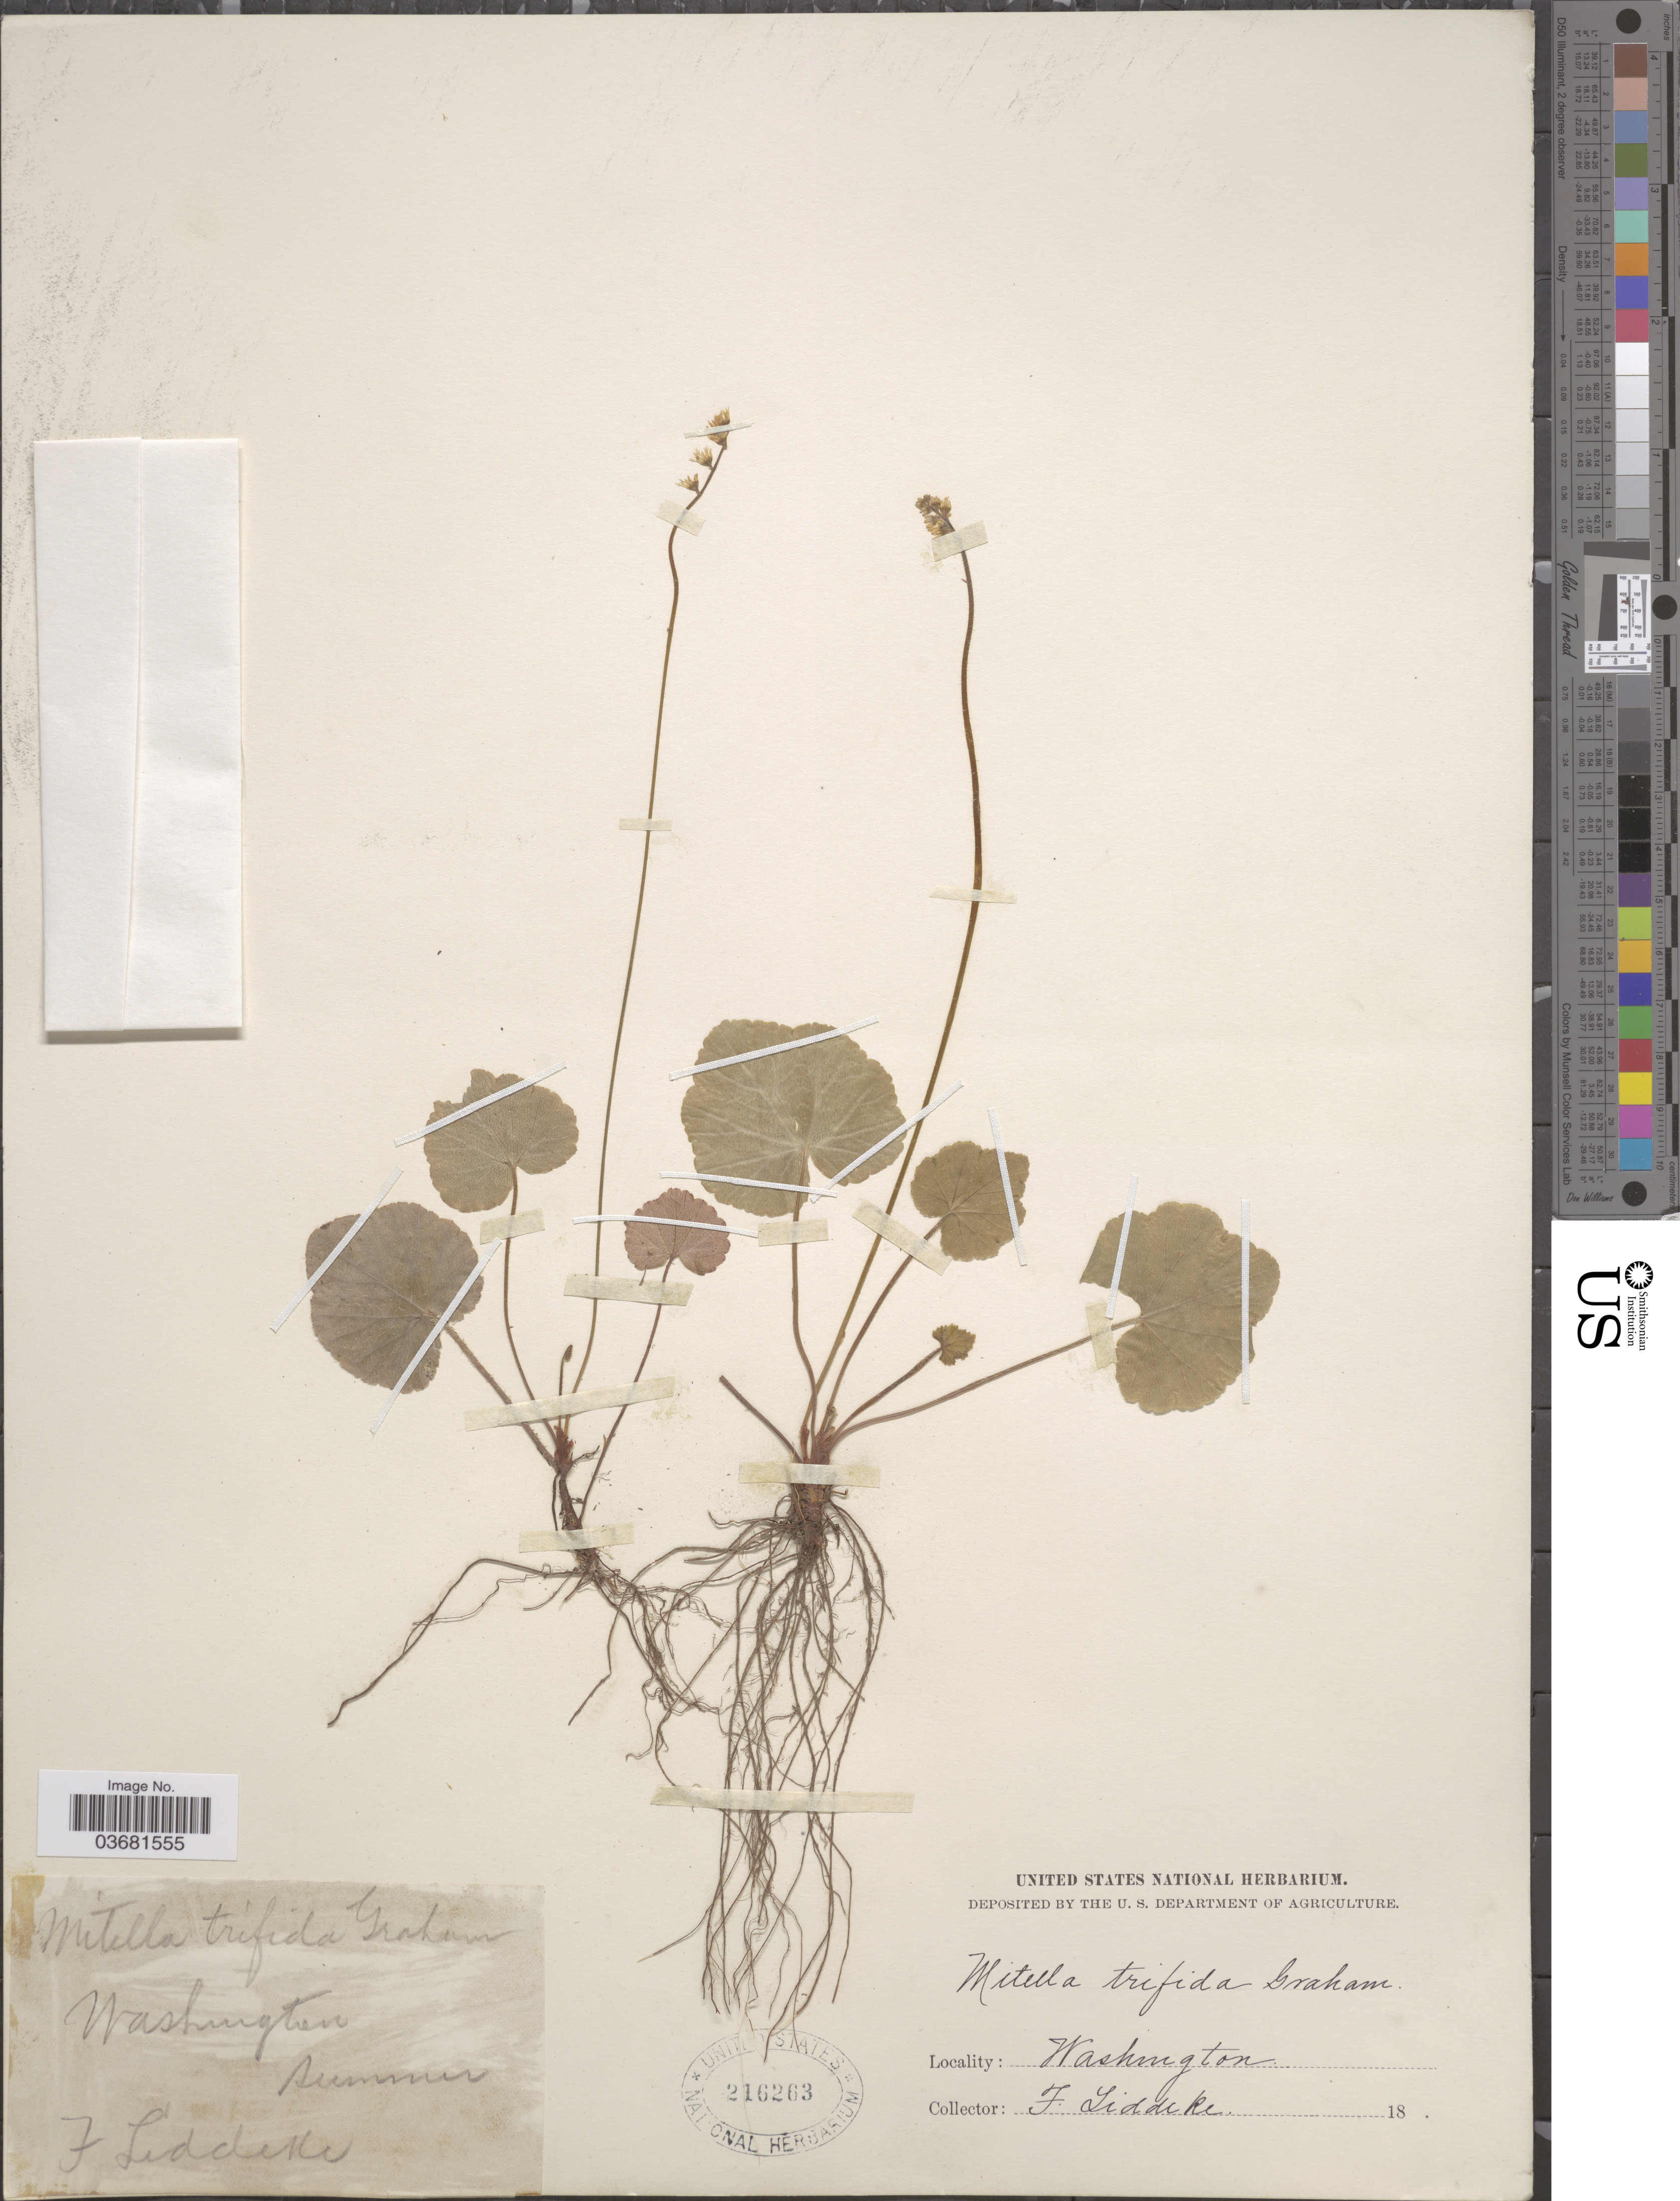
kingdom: Plantae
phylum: Tracheophyta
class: Magnoliopsida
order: Saxifragales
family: Saxifragaceae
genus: Mitella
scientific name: Mitella trifida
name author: Graham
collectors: F. Liddeke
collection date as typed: Summer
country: United States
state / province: Washington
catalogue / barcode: US 216263